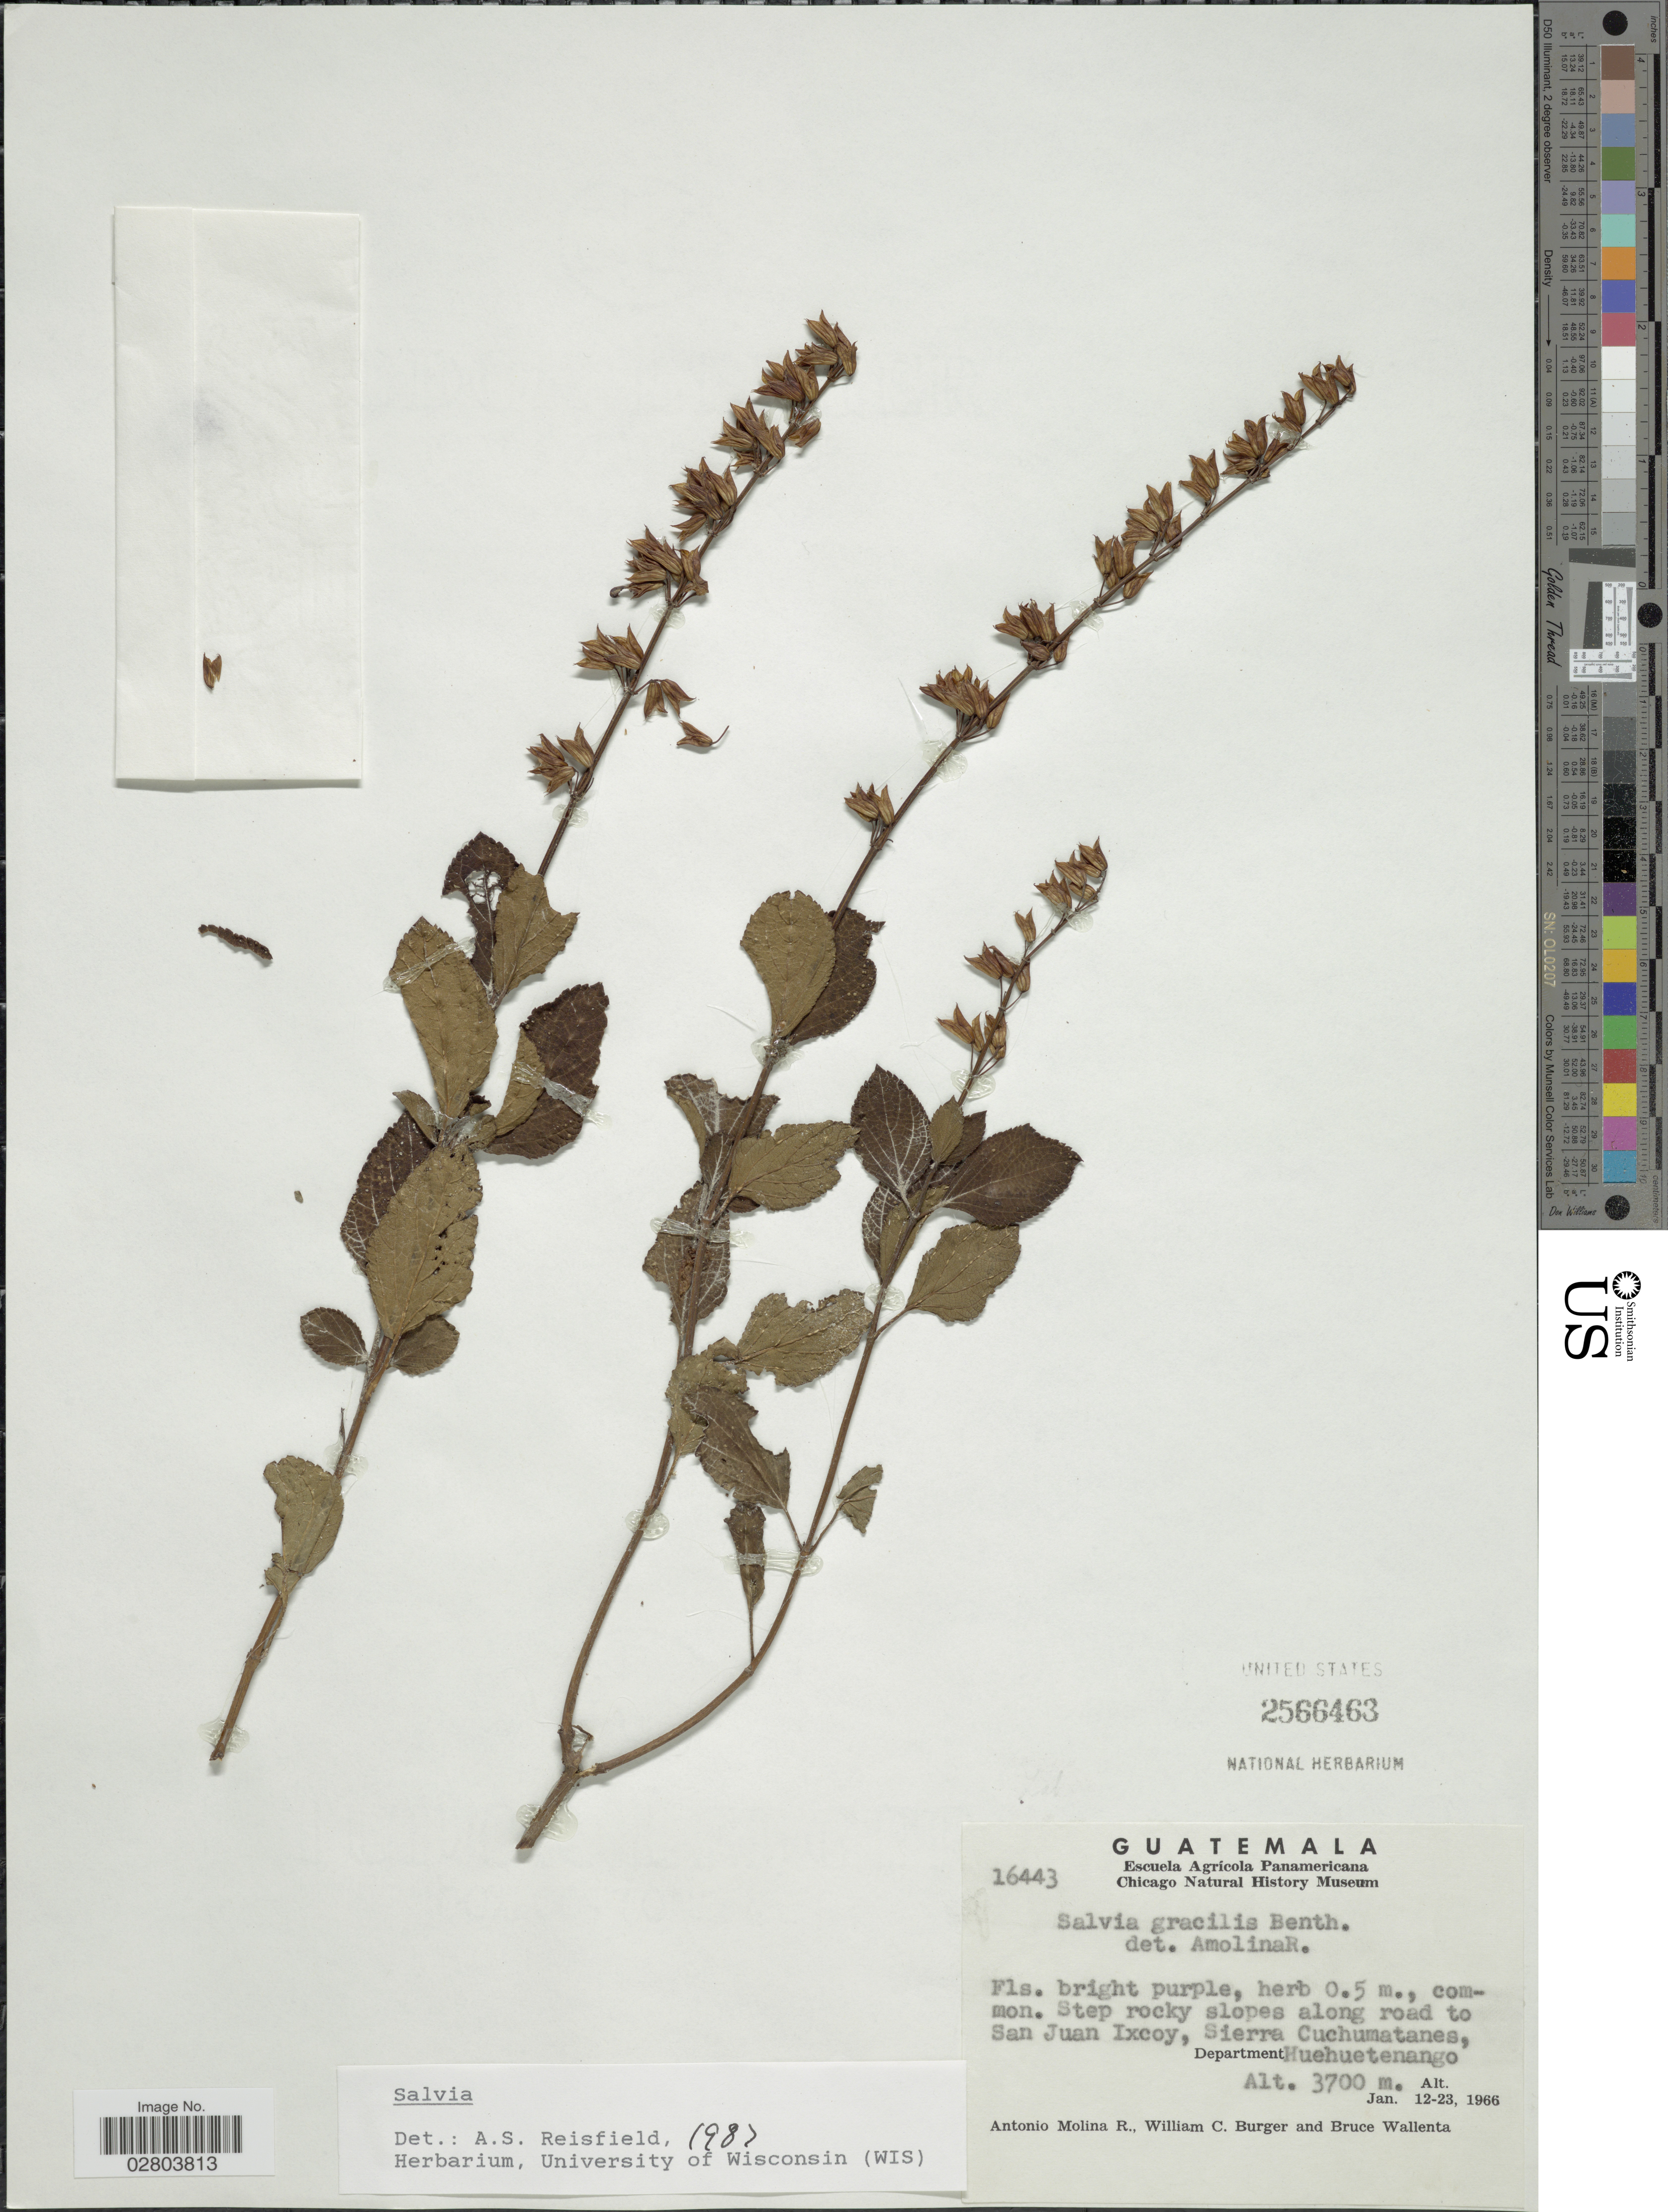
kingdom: Plantae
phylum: Tracheophyta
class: Magnoliopsida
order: Lamiales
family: Lamiaceae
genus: Salvia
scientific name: Salvia sp.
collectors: A. Molina R., W. Burger & B. Wallenta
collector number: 16443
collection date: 1966-01-12/1966-01-23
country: Guatemala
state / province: Huehuetenango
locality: Step rocky slopes along road to San Juan Ixcoy, Sierra Cuchumatanes, Department Huehuetenango.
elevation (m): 3700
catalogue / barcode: US 2566463